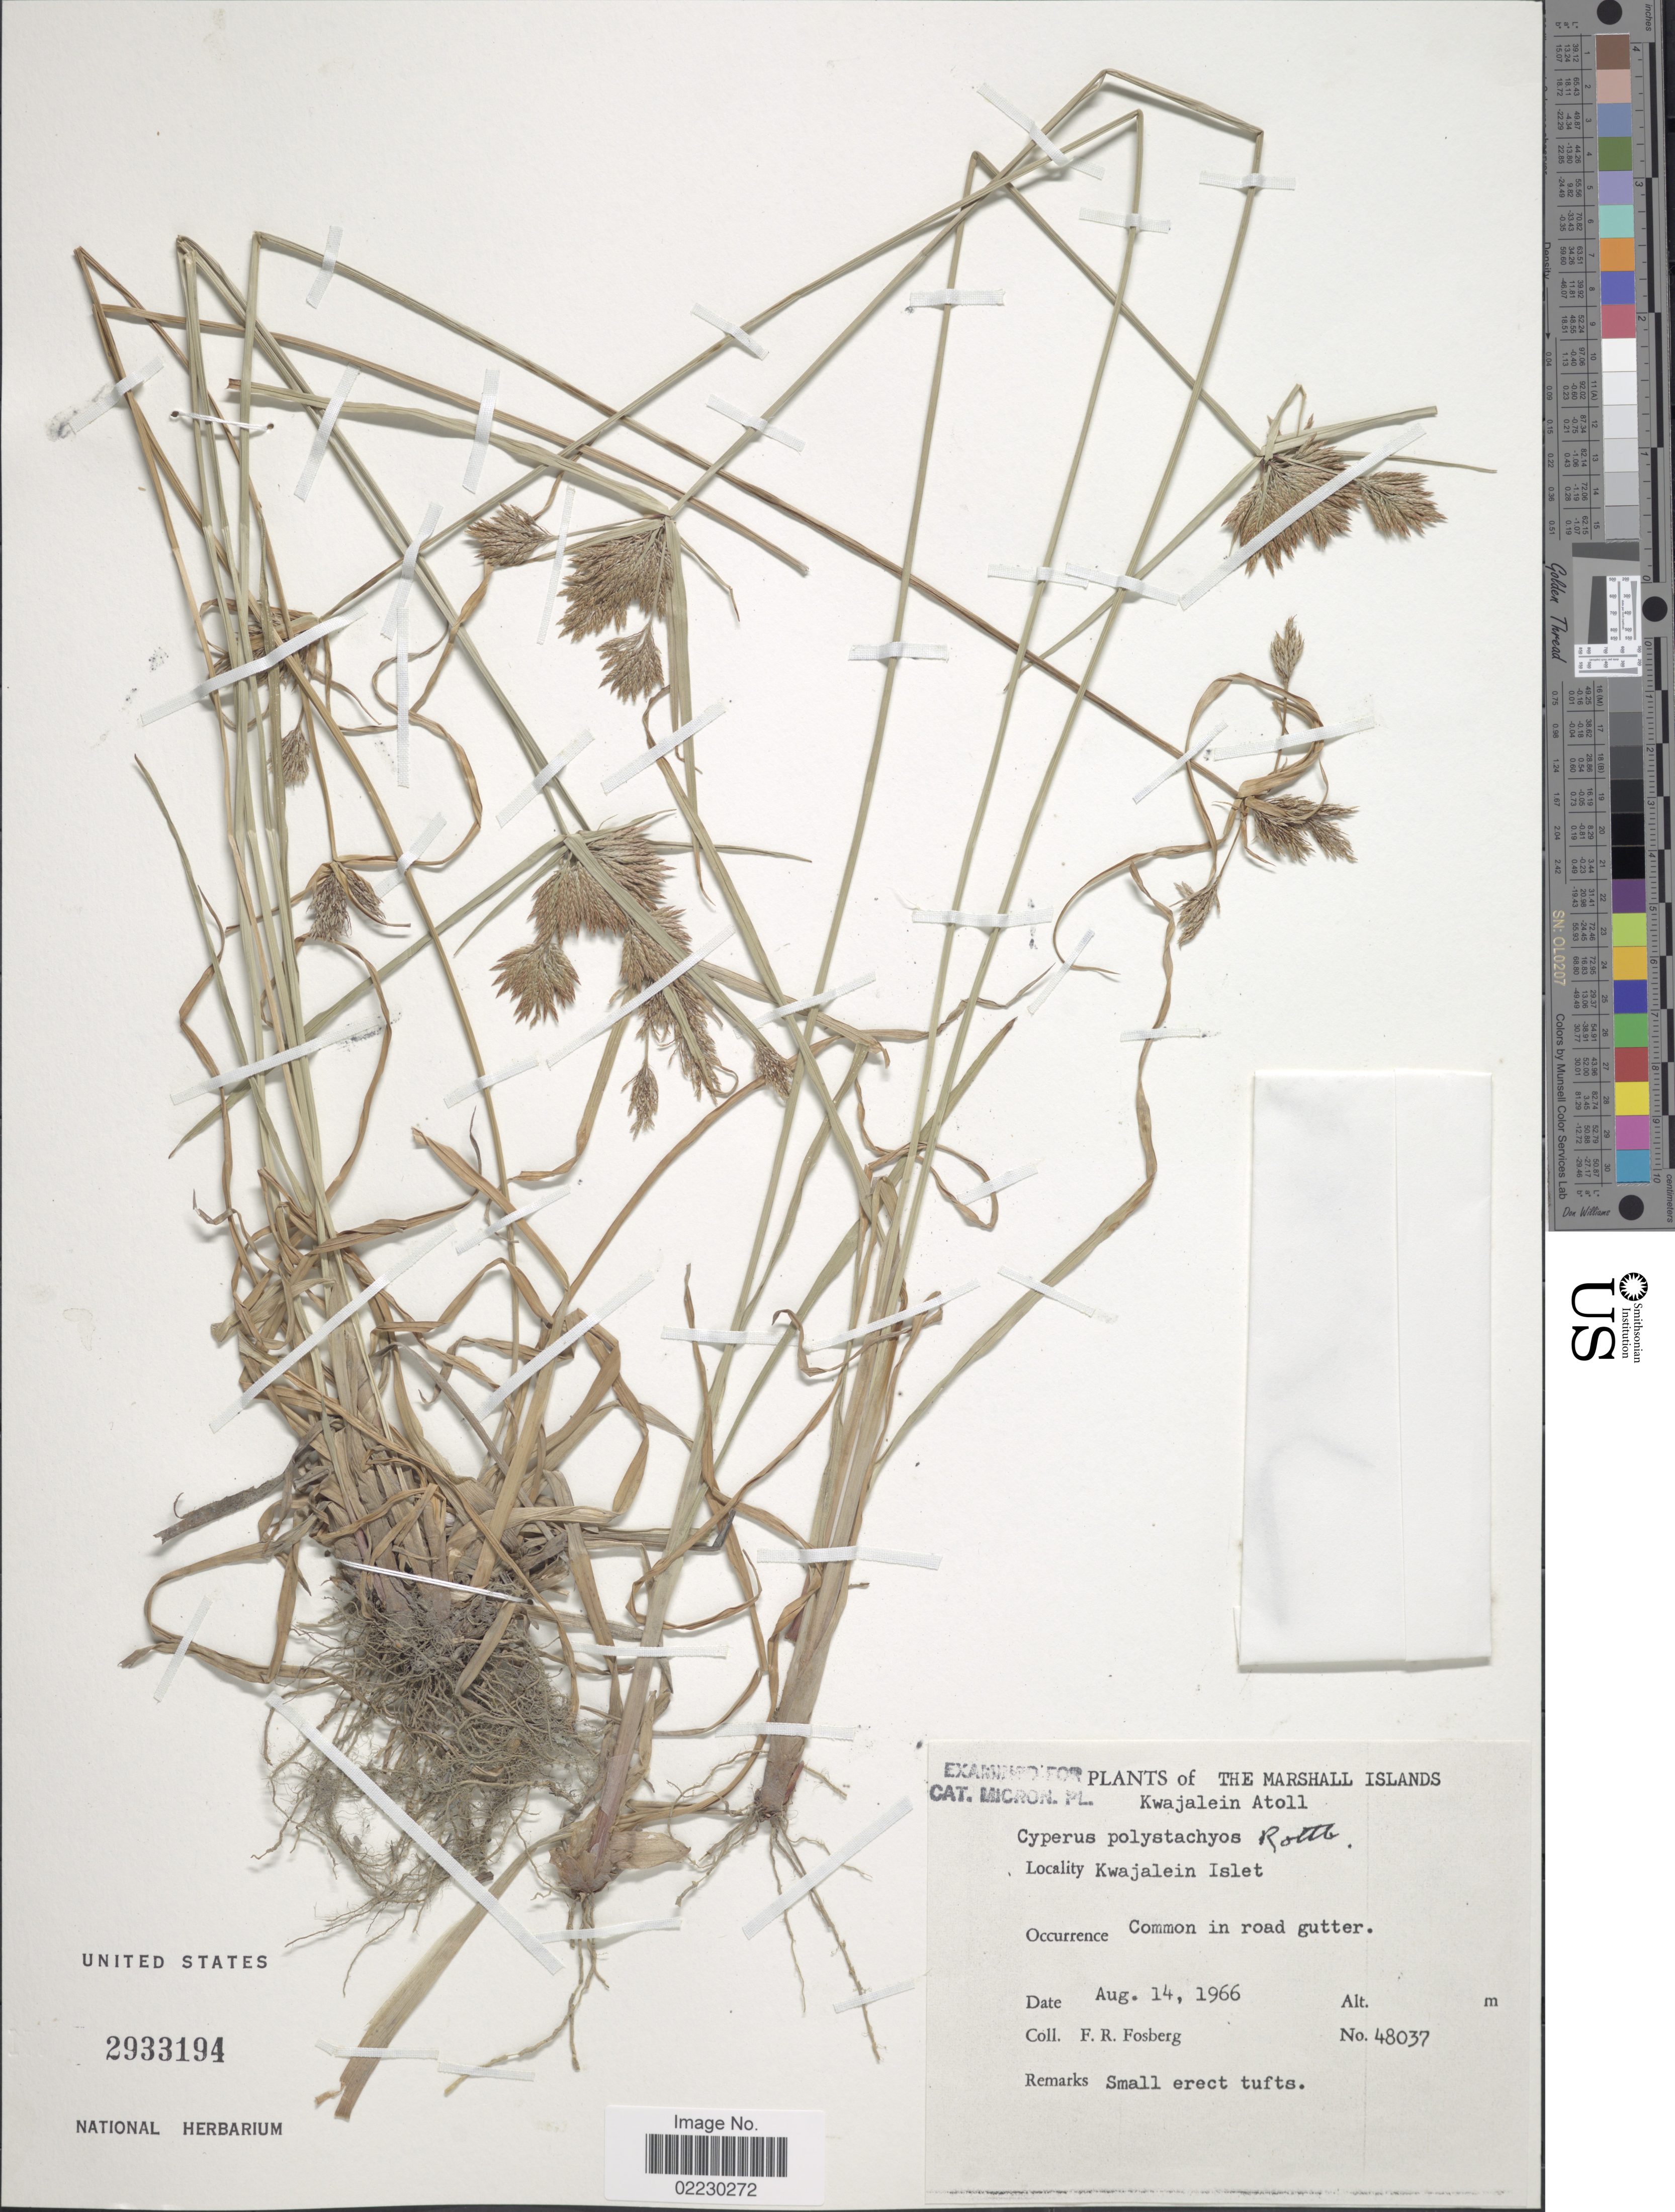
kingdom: Plantae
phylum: Tracheophyta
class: Liliopsida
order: Poales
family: Cyperaceae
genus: Cyperus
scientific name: Cyperus polystachyos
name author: Rottb.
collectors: F. R. Fosberg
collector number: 48037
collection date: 1966-08-14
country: Marshall Islands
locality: Marshall Islands, Kwajalein Islet, in road gutter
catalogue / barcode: US 2933194